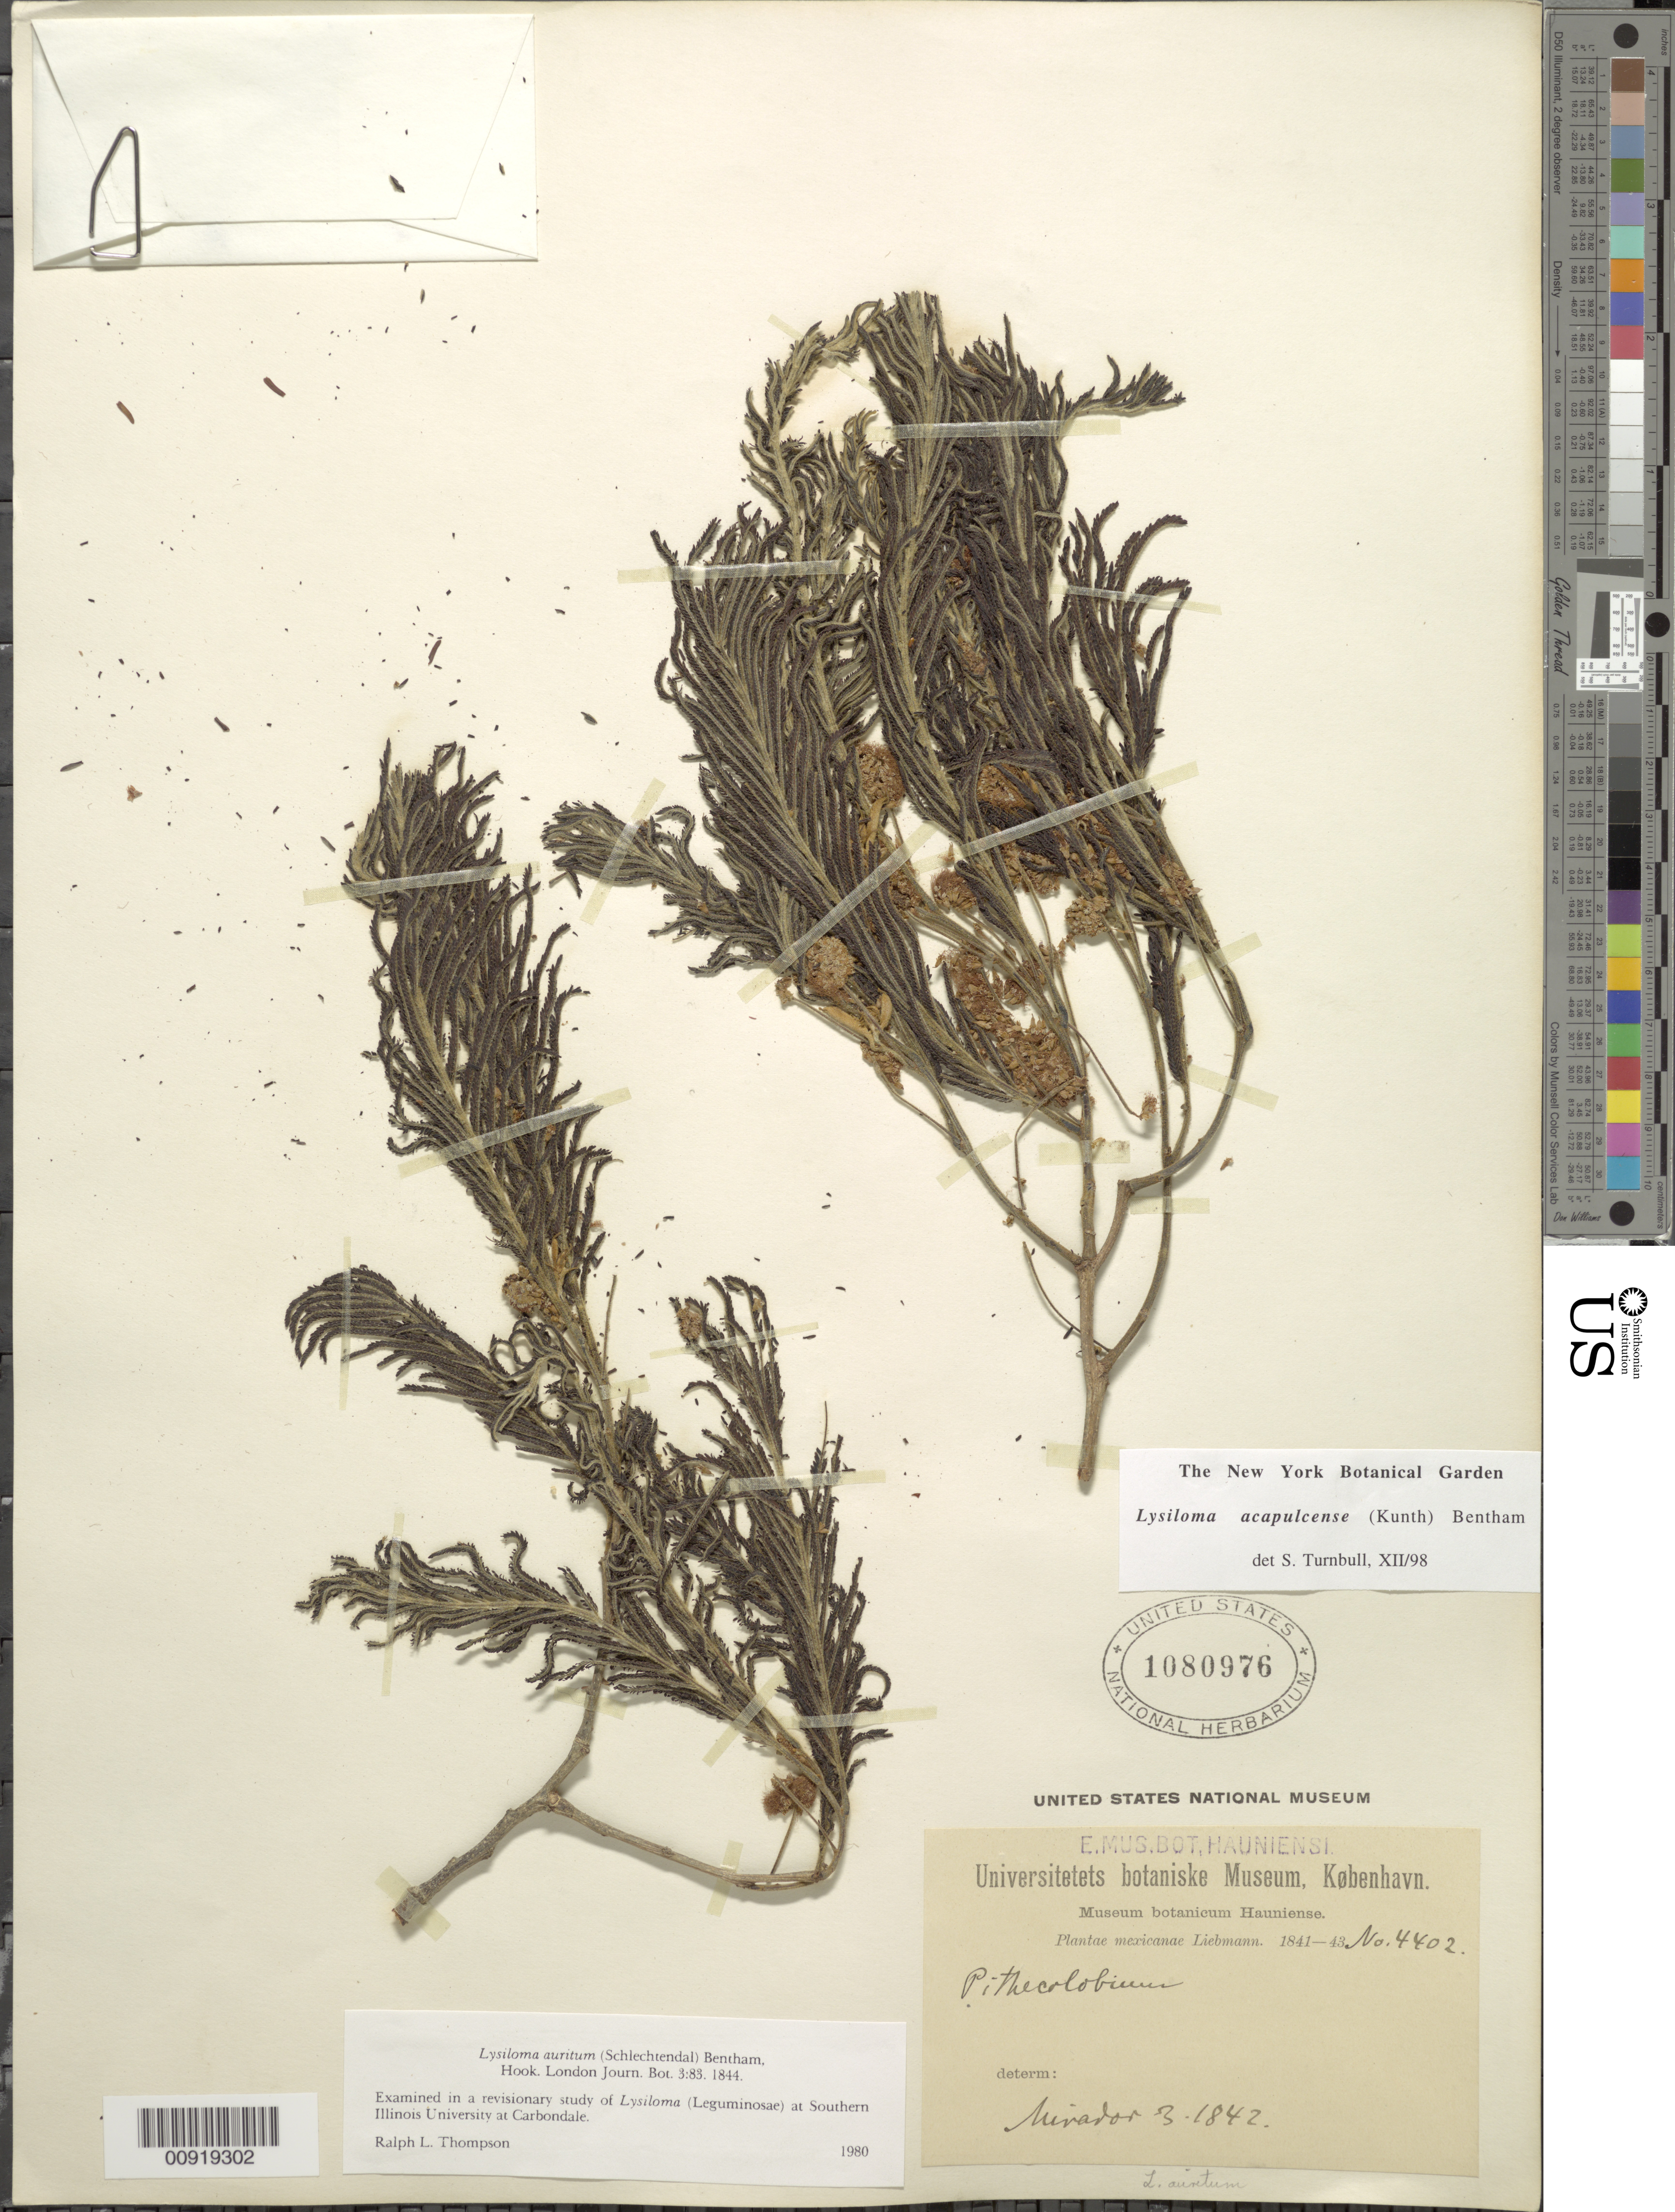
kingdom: Plantae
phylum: Tracheophyta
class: Magnoliopsida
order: Fabales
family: Fabaceae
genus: Lysiloma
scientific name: Lysiloma acapulcense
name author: (Kunth) Benth.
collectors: F. M. Liebmann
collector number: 4402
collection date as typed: Mar 1842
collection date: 1842-03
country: Mexico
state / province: Veracruz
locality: Mirador.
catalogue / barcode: US 1080976